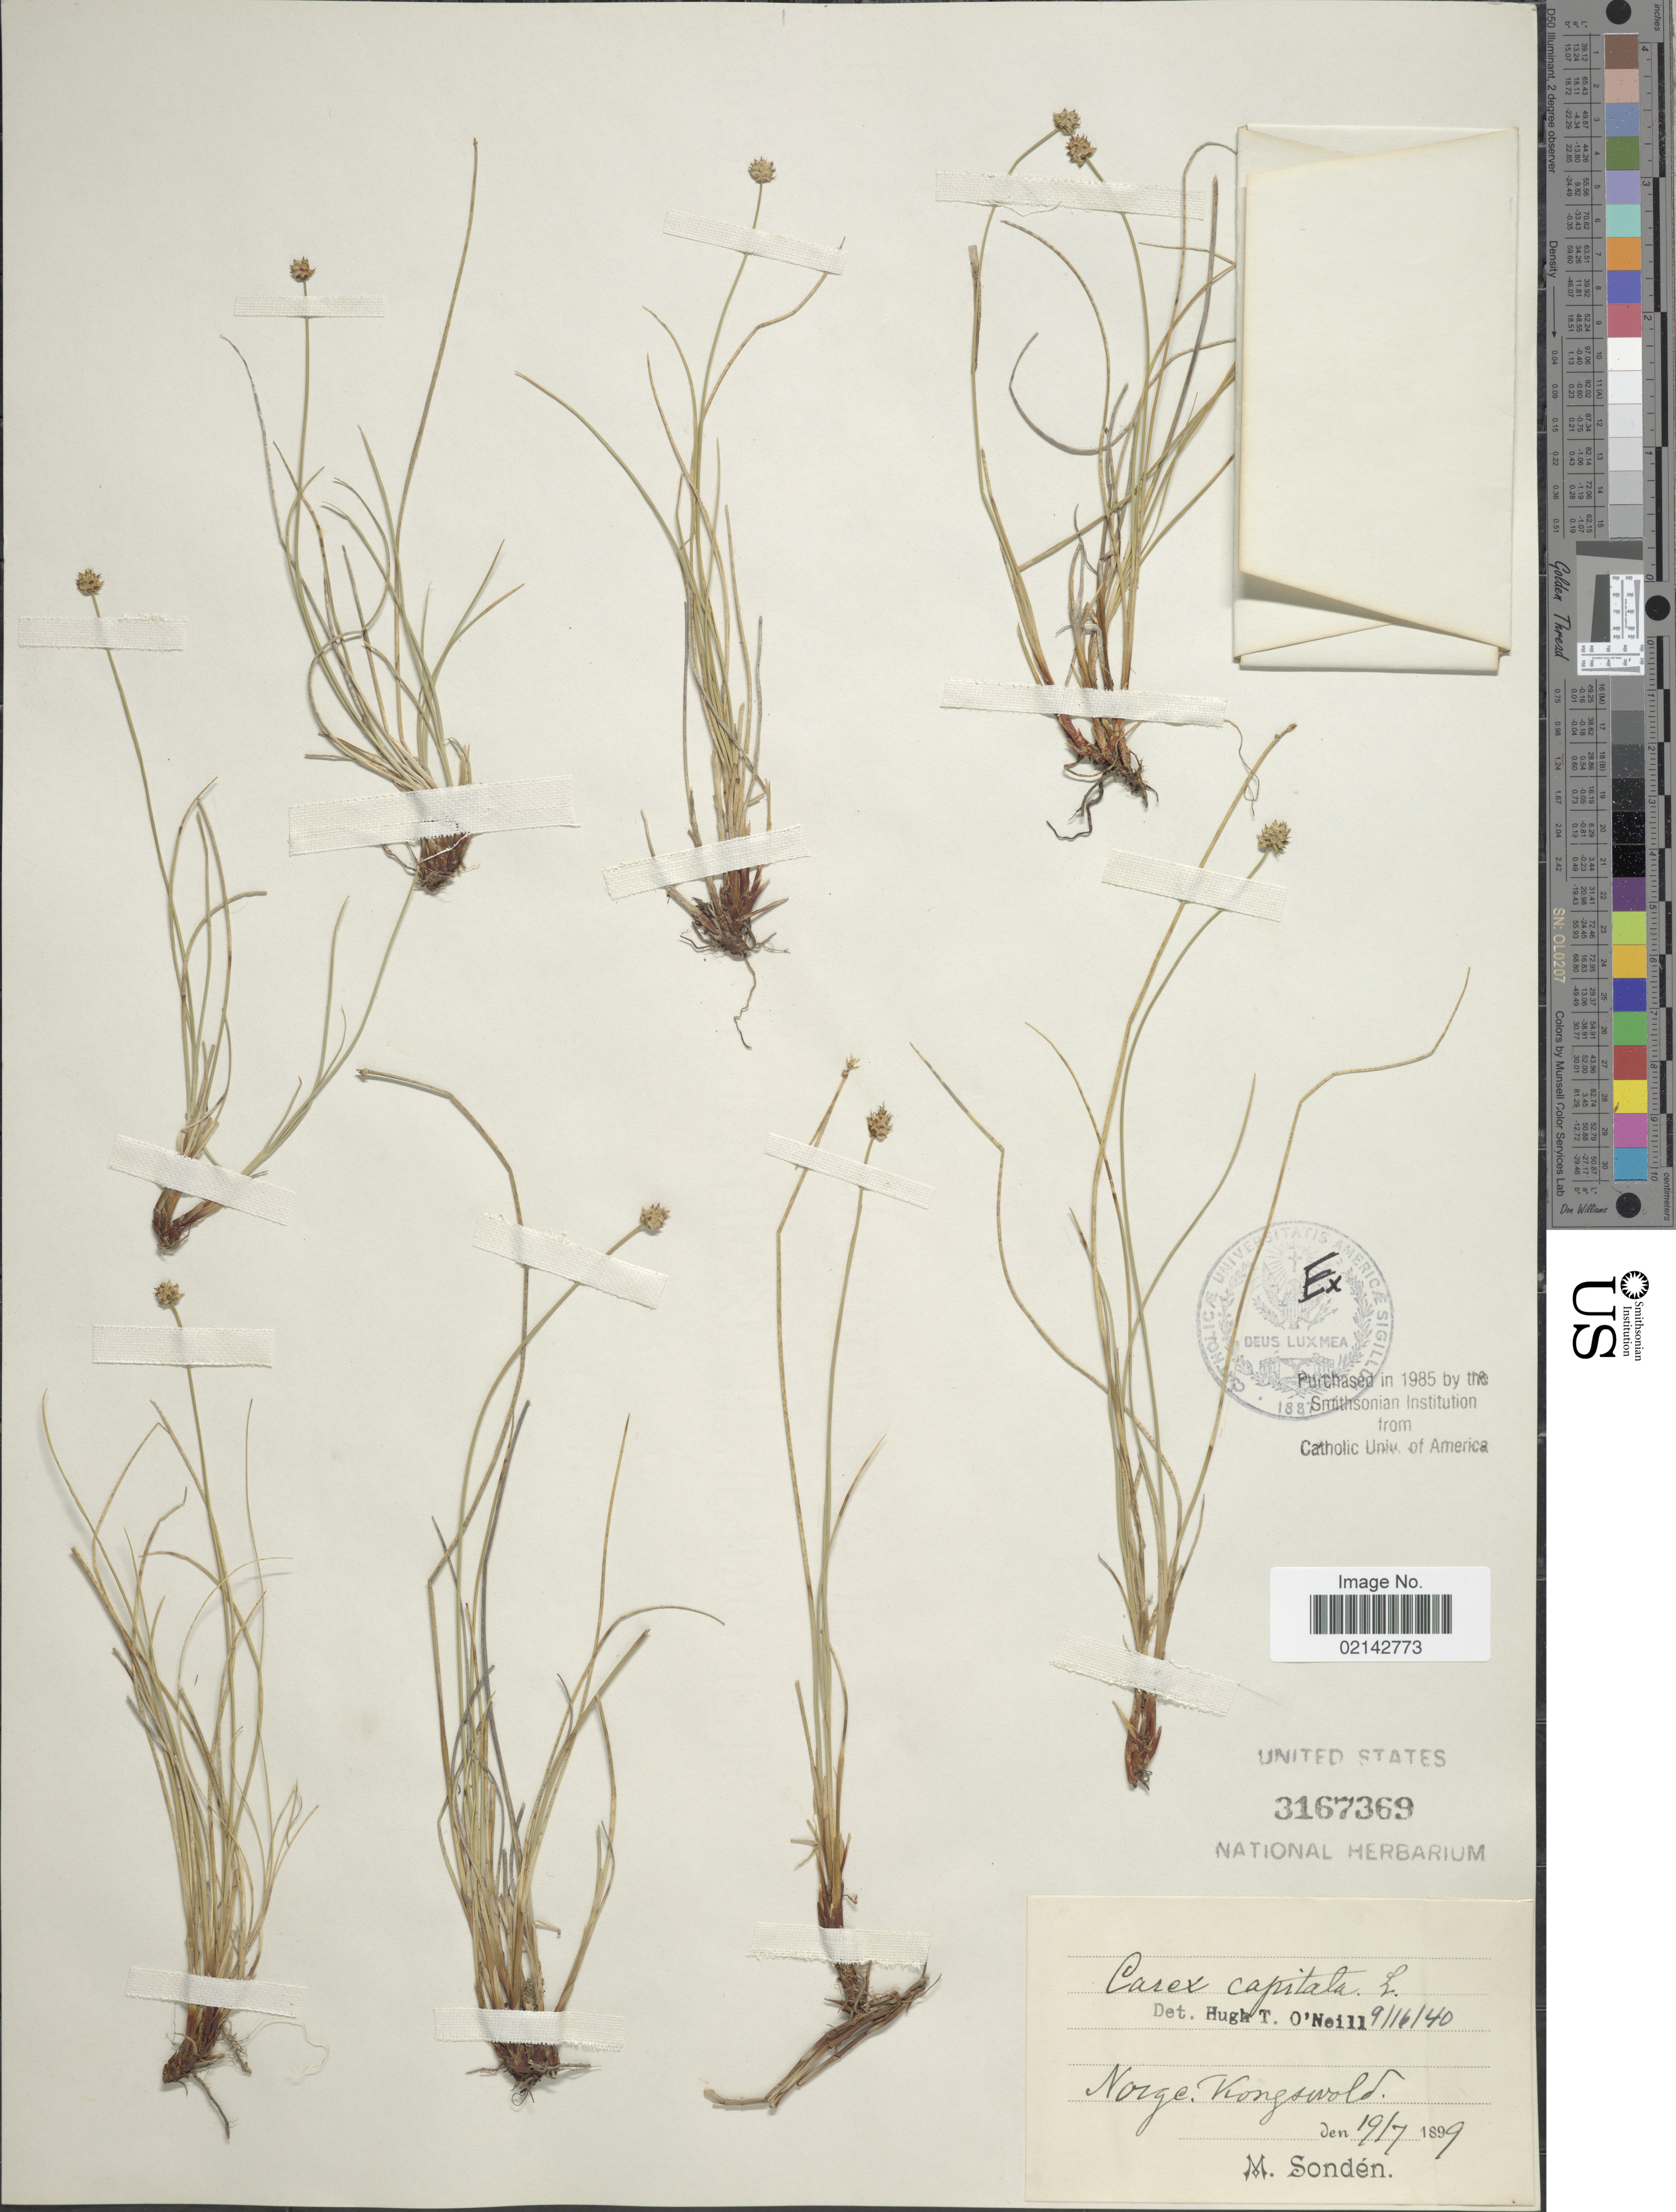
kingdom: Plantae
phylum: Tracheophyta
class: Liliopsida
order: Poales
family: Cyperaceae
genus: Carex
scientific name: Carex capitata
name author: L.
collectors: M. Sondén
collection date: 1899-07-19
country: Norway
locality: Norge, Kongsvold.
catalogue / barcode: US 3167369